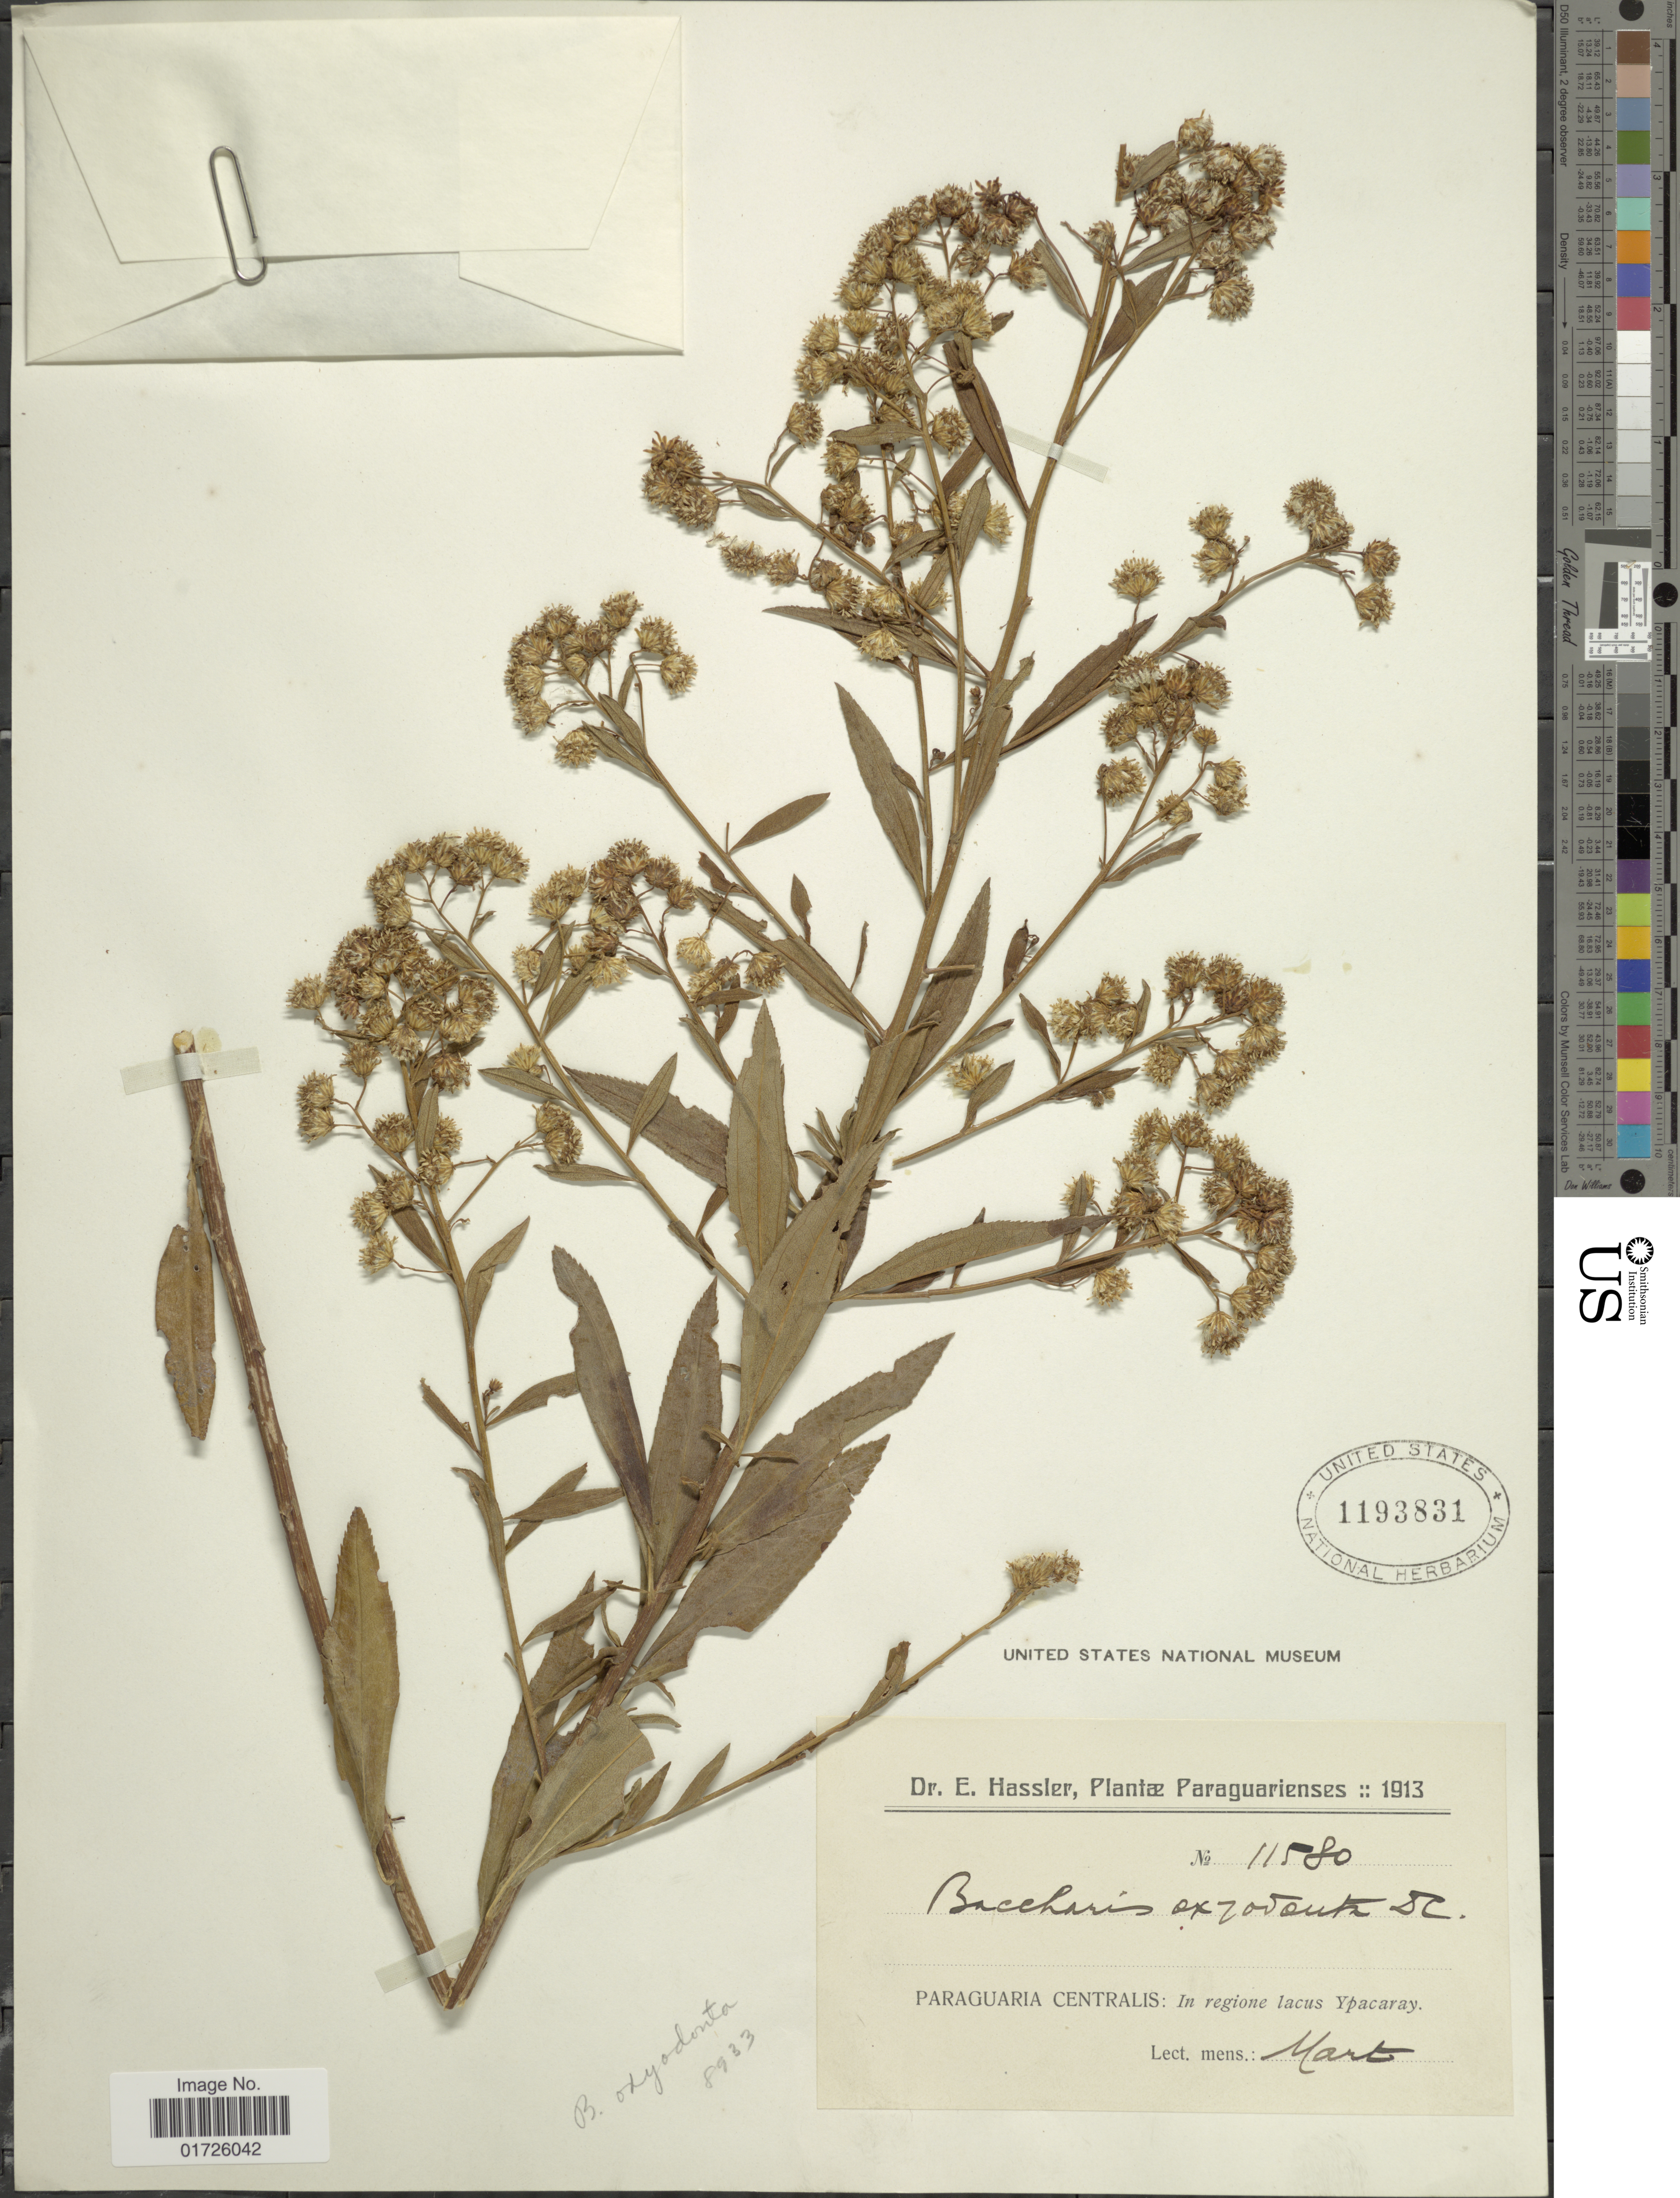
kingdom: Plantae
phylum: Tracheophyta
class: Magnoliopsida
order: Asterales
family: Asteraceae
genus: Baccharis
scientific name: Baccharis punctulata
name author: DC.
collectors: E. Hassler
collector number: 11580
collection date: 1913-03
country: Paraguay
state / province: Central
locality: Paraguaria Centralis: In regione lacus Ypacaray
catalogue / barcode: US 1193831